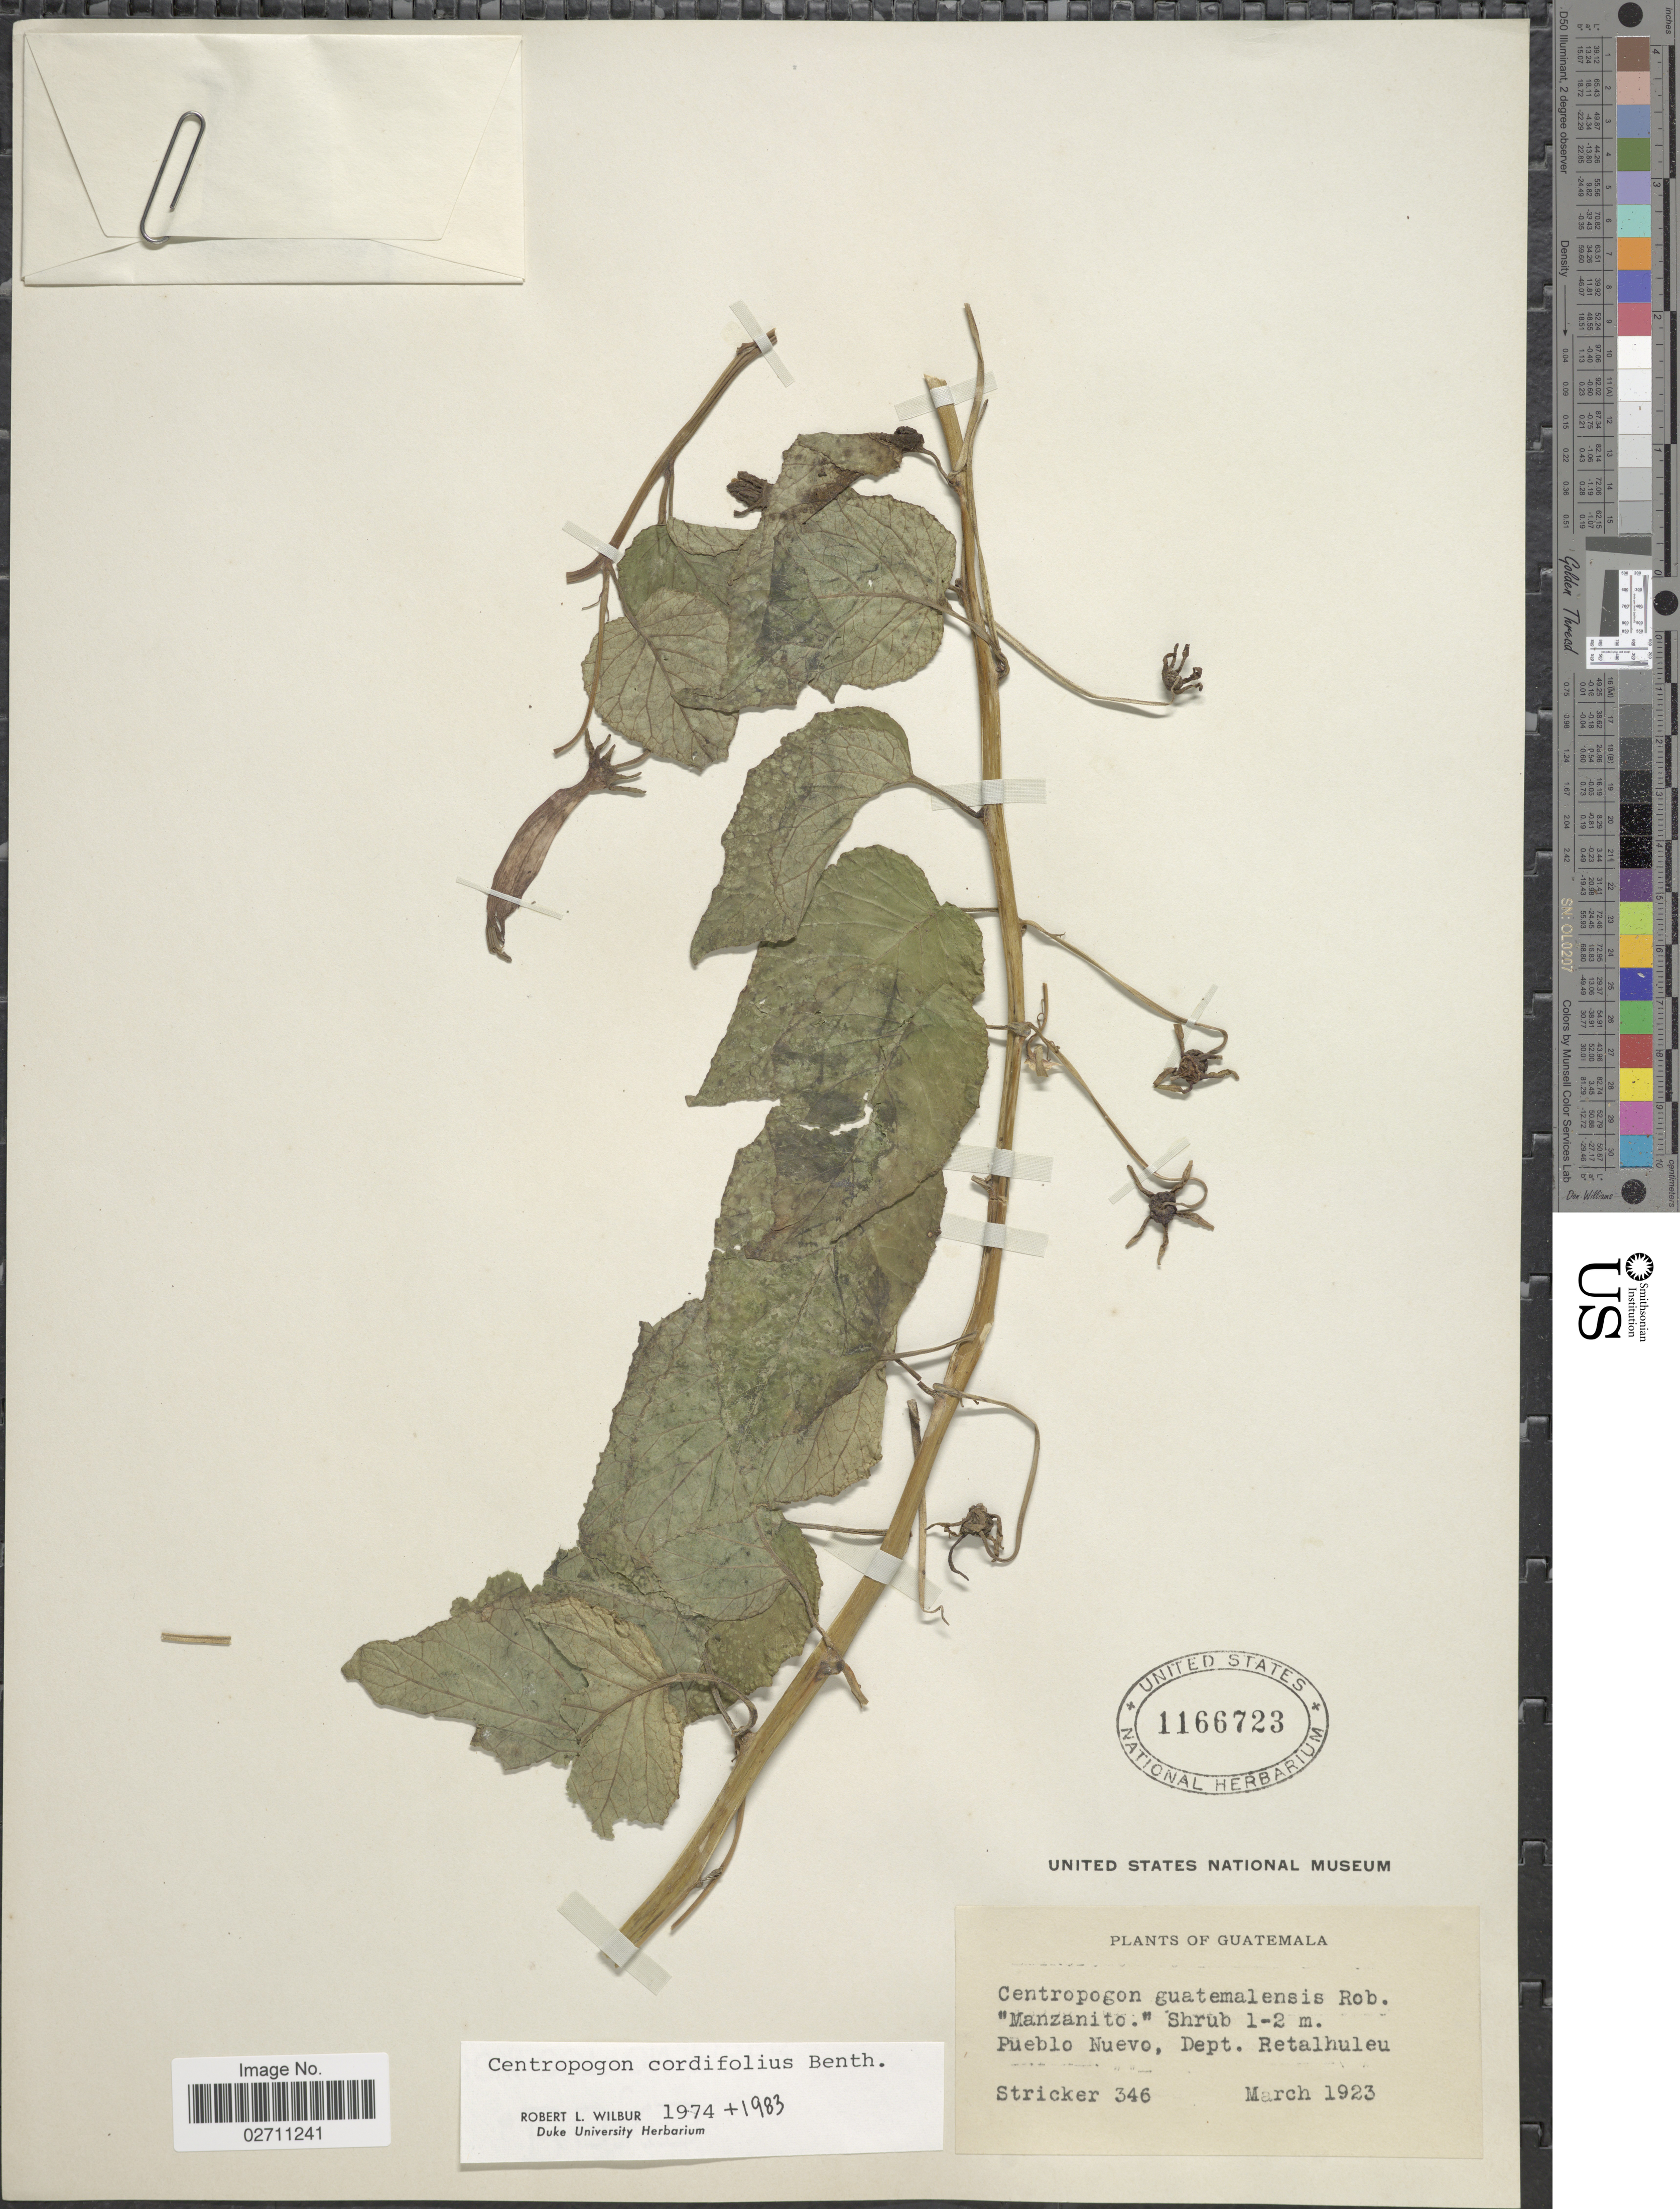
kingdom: Plantae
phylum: Tracheophyta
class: Magnoliopsida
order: Asterales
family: Campanulaceae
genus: Centropogon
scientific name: Centropogon cordifolius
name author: Benth.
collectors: -. Stricker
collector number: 346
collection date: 1923-03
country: Guatemala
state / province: Retalhuleu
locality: Pueblo Nuevo.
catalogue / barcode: US 1166723